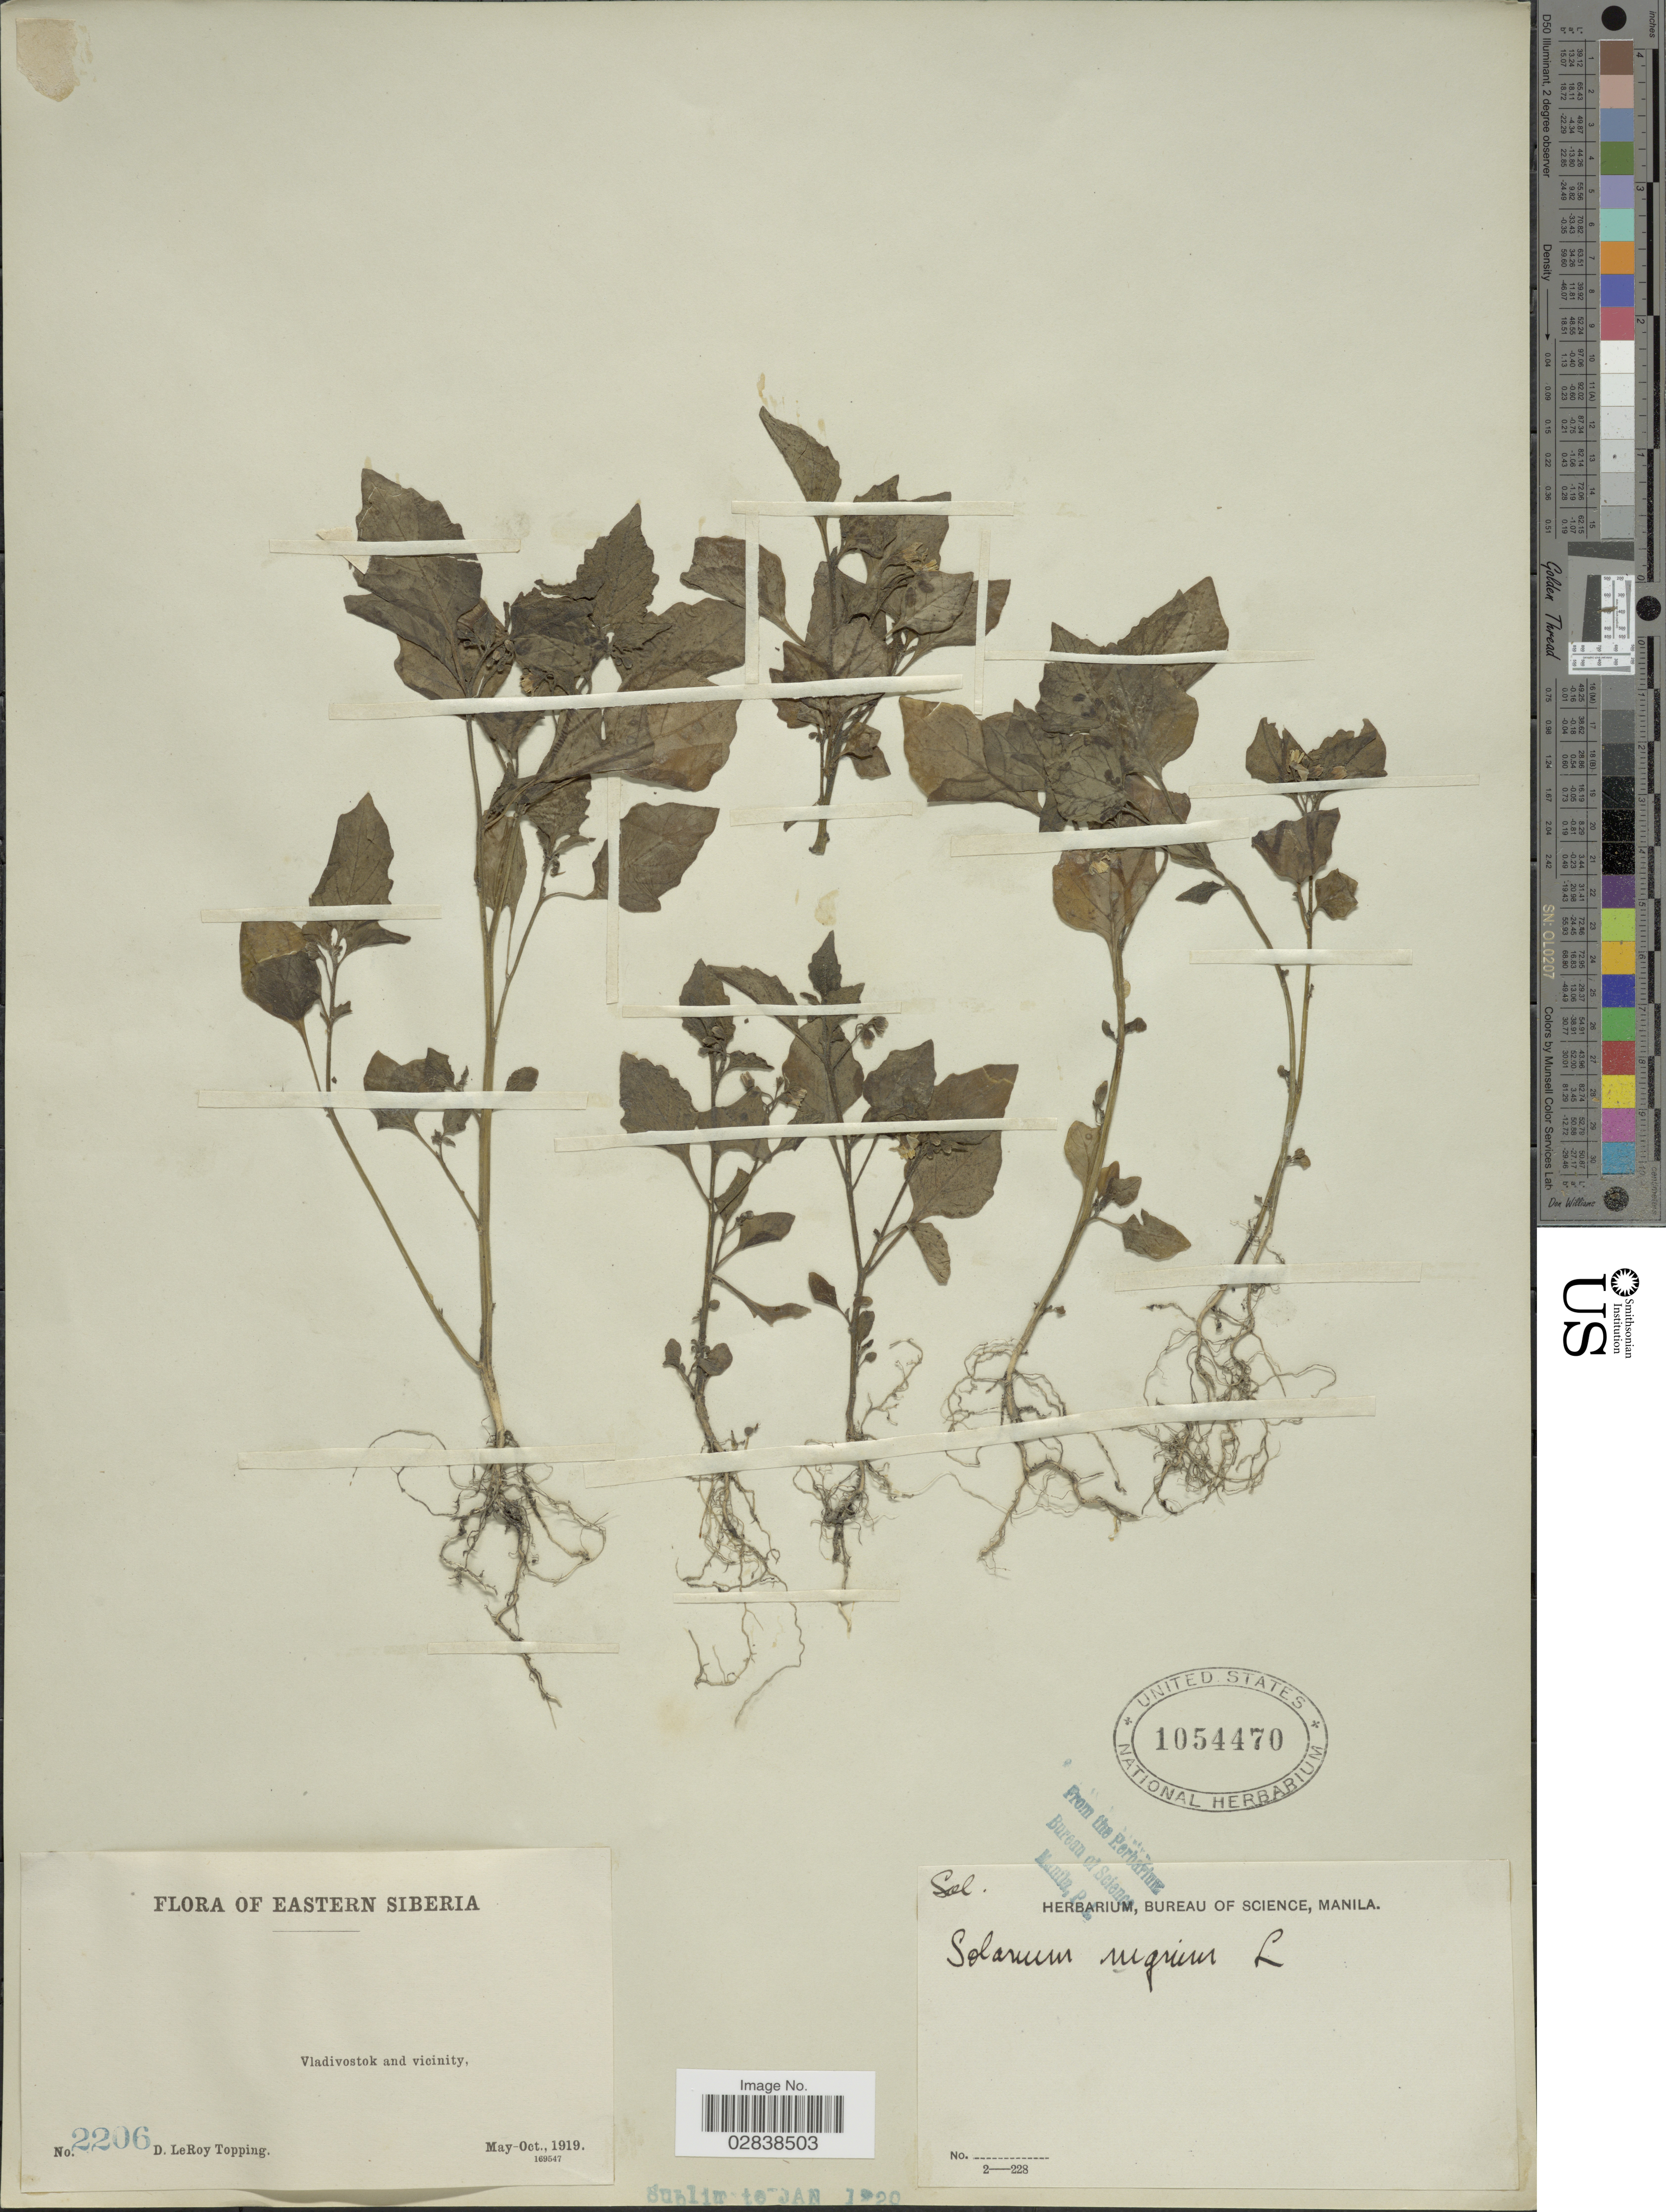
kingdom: Plantae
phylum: Tracheophyta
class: Magnoliopsida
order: Solanales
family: Solanaceae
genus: Solanum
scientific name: Solanum nigrum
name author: L.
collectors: D. L. Topping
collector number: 2206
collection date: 1919-05/1919-10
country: Russian Federation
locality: Eastern Siberia, Vladivostok and vicinity.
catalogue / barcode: US 1054470